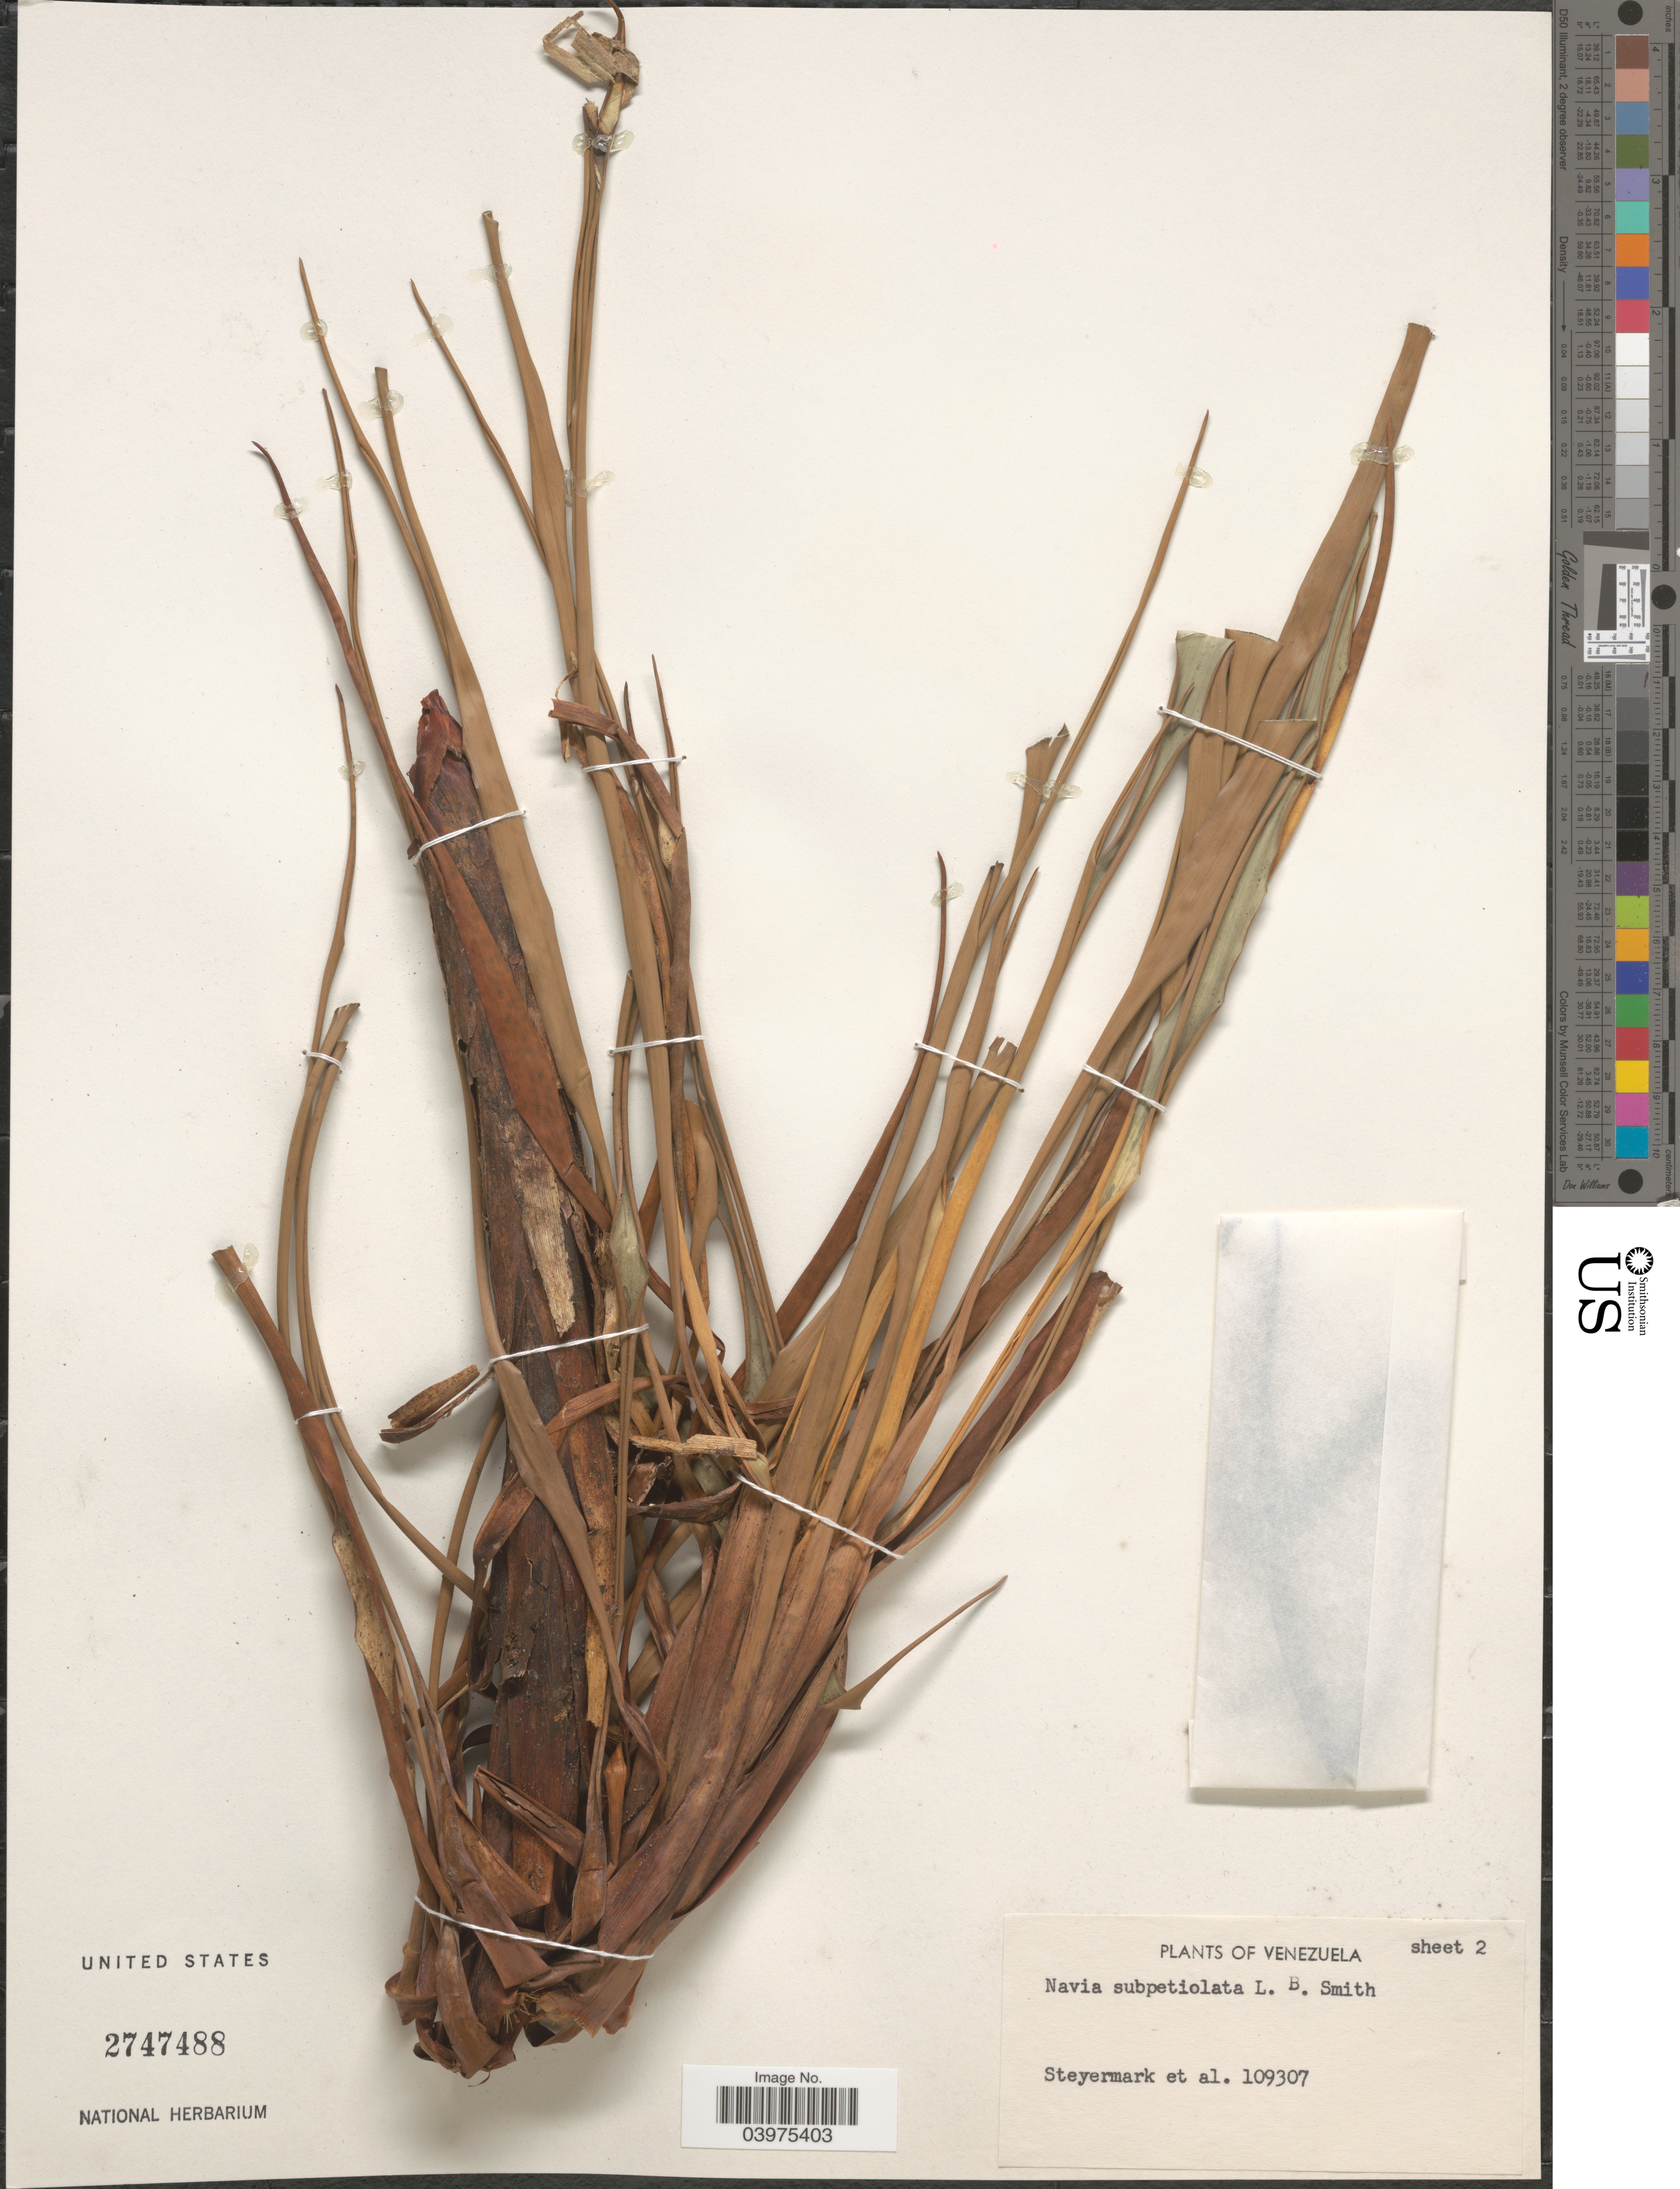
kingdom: Plantae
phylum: Tracheophyta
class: Liliopsida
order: Poales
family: Bromeliaceae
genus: Navia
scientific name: Navia subpetiolata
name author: L.B. Sm.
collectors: Steyermark, --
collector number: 109307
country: Venezuela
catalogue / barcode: US 2747488